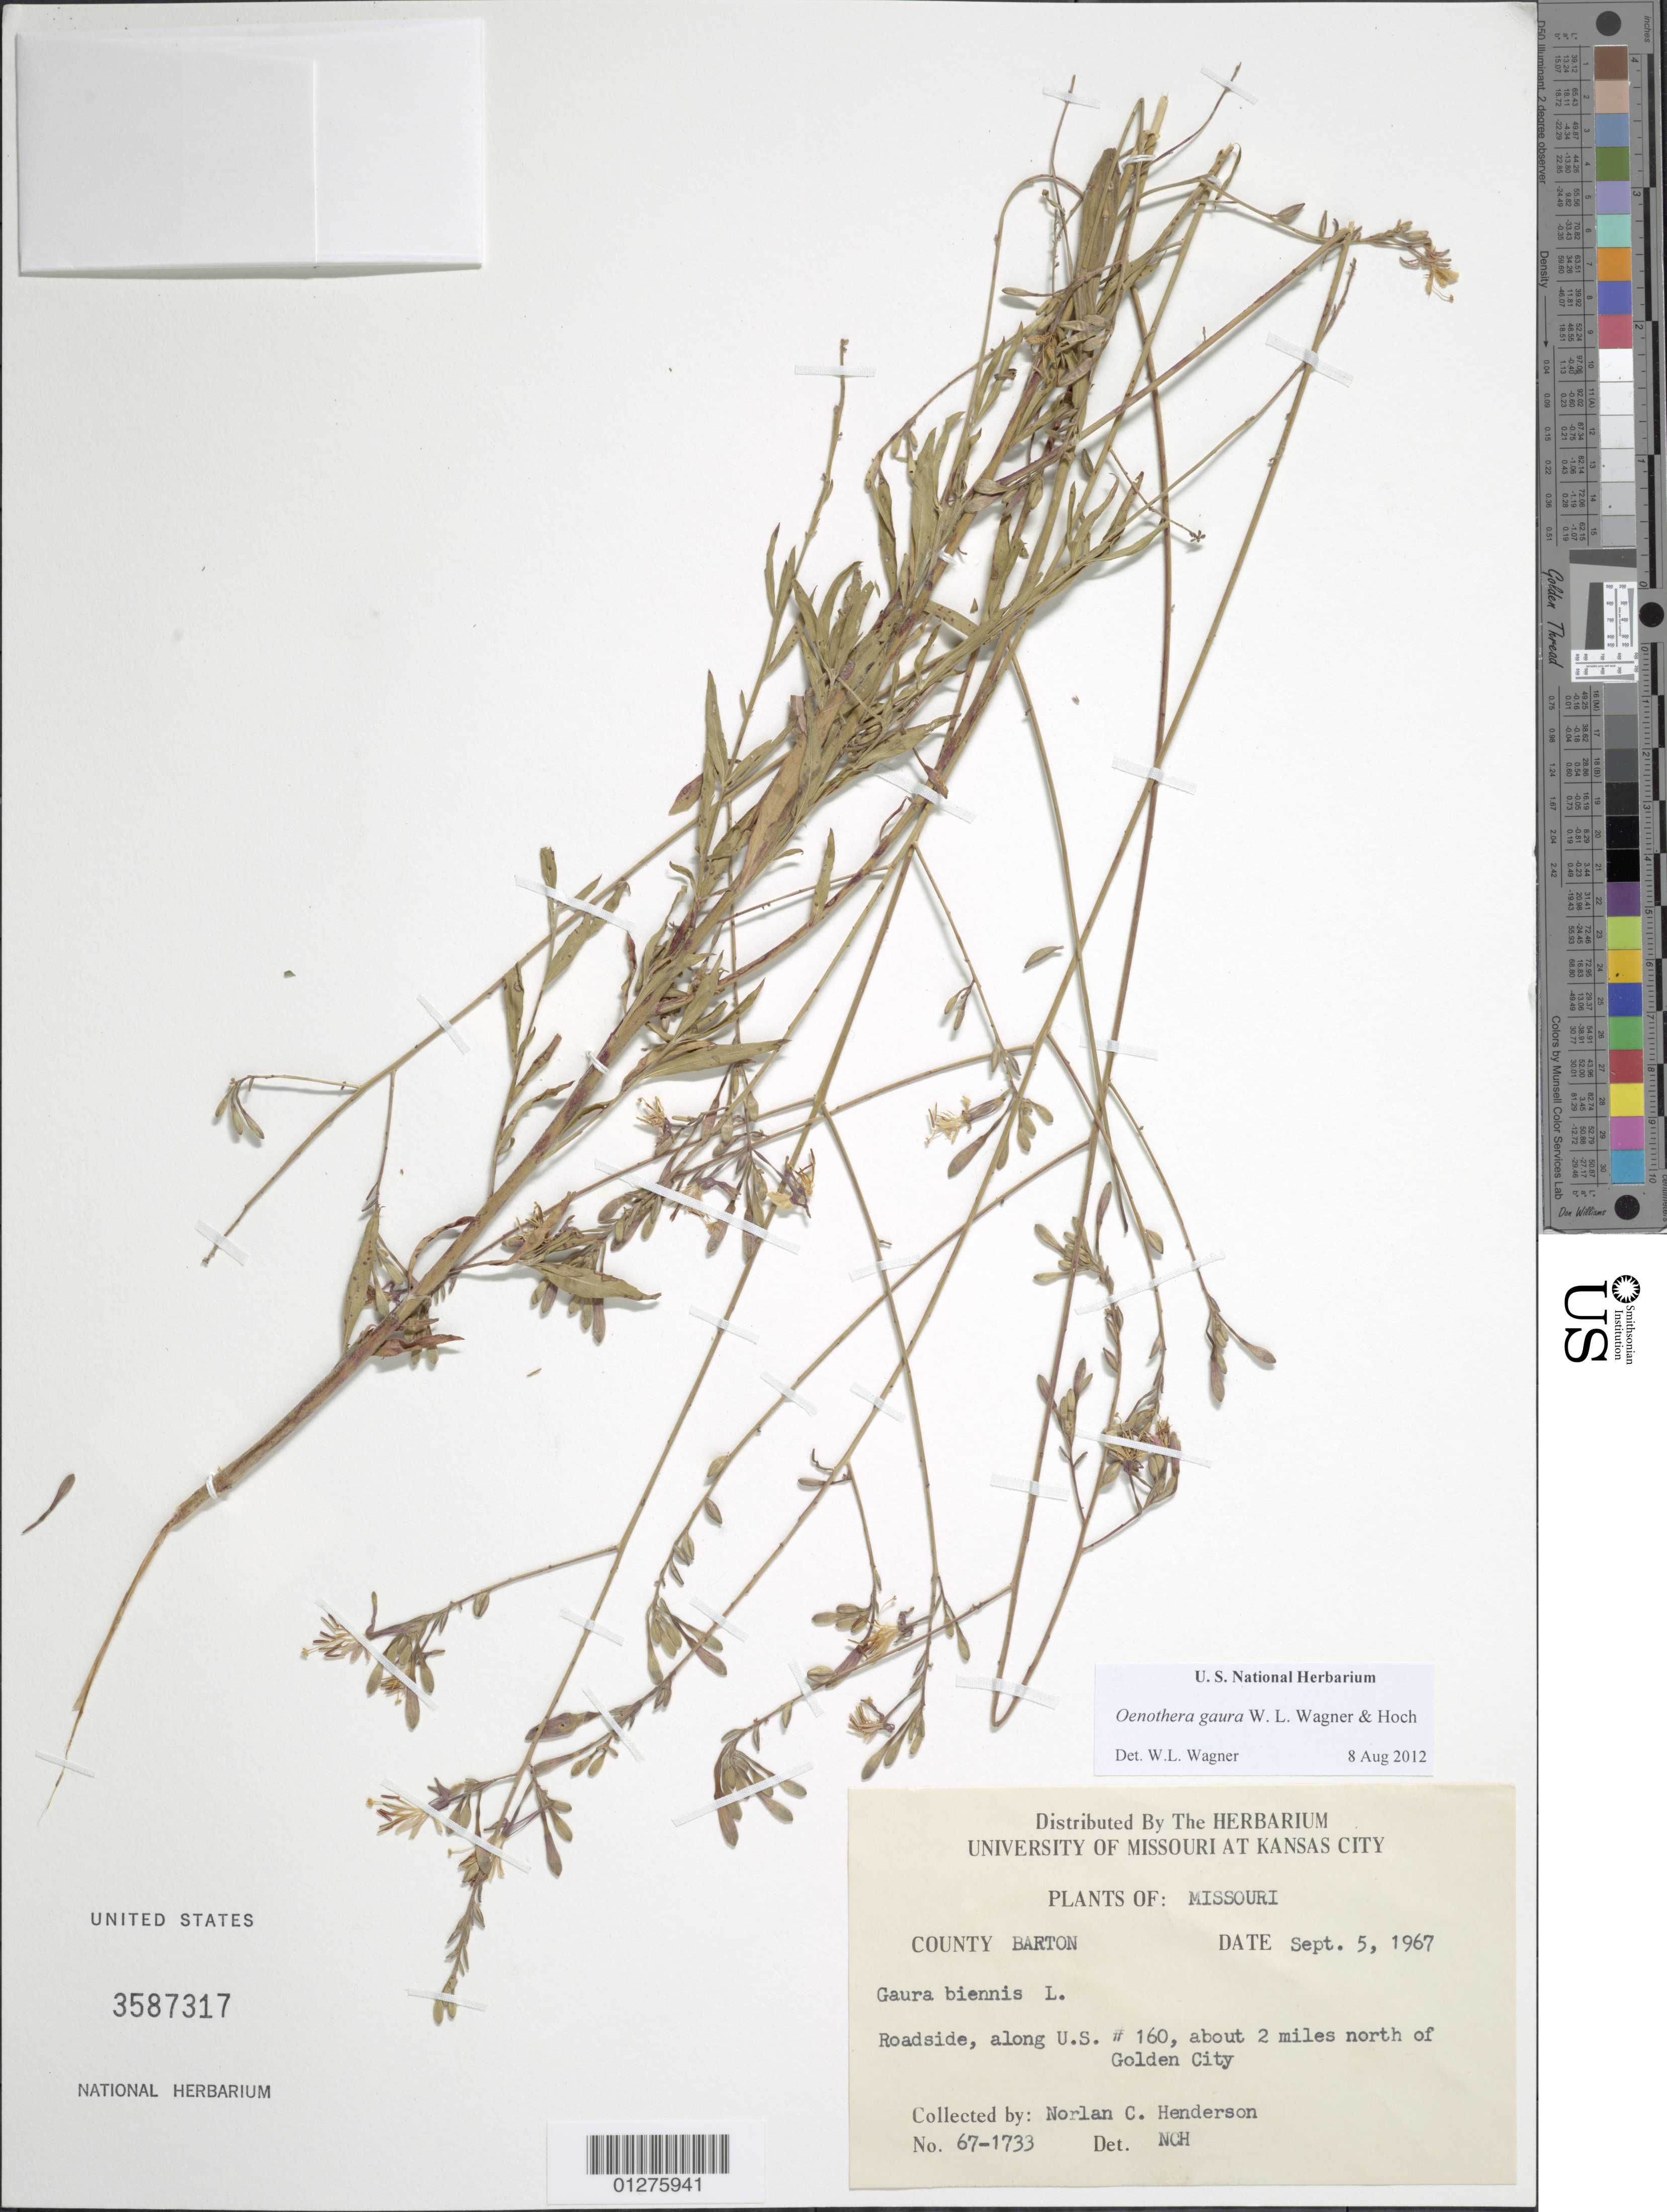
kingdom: Plantae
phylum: Tracheophyta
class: Magnoliopsida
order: Myrtales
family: Onagraceae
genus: Oenothera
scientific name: Oenothera gaura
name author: W.L. Wagner & Hoch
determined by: Wagner, W. L., (BOT), Smithsonian Institution - National Museum of Natural History (UNITED STATES)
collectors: N. C. Henderson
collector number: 67-1733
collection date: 1967-09-05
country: United States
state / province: Missouri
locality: Along U.S. # 160 about 2 miles north of Golden City.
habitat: Roadside.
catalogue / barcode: US 3587317